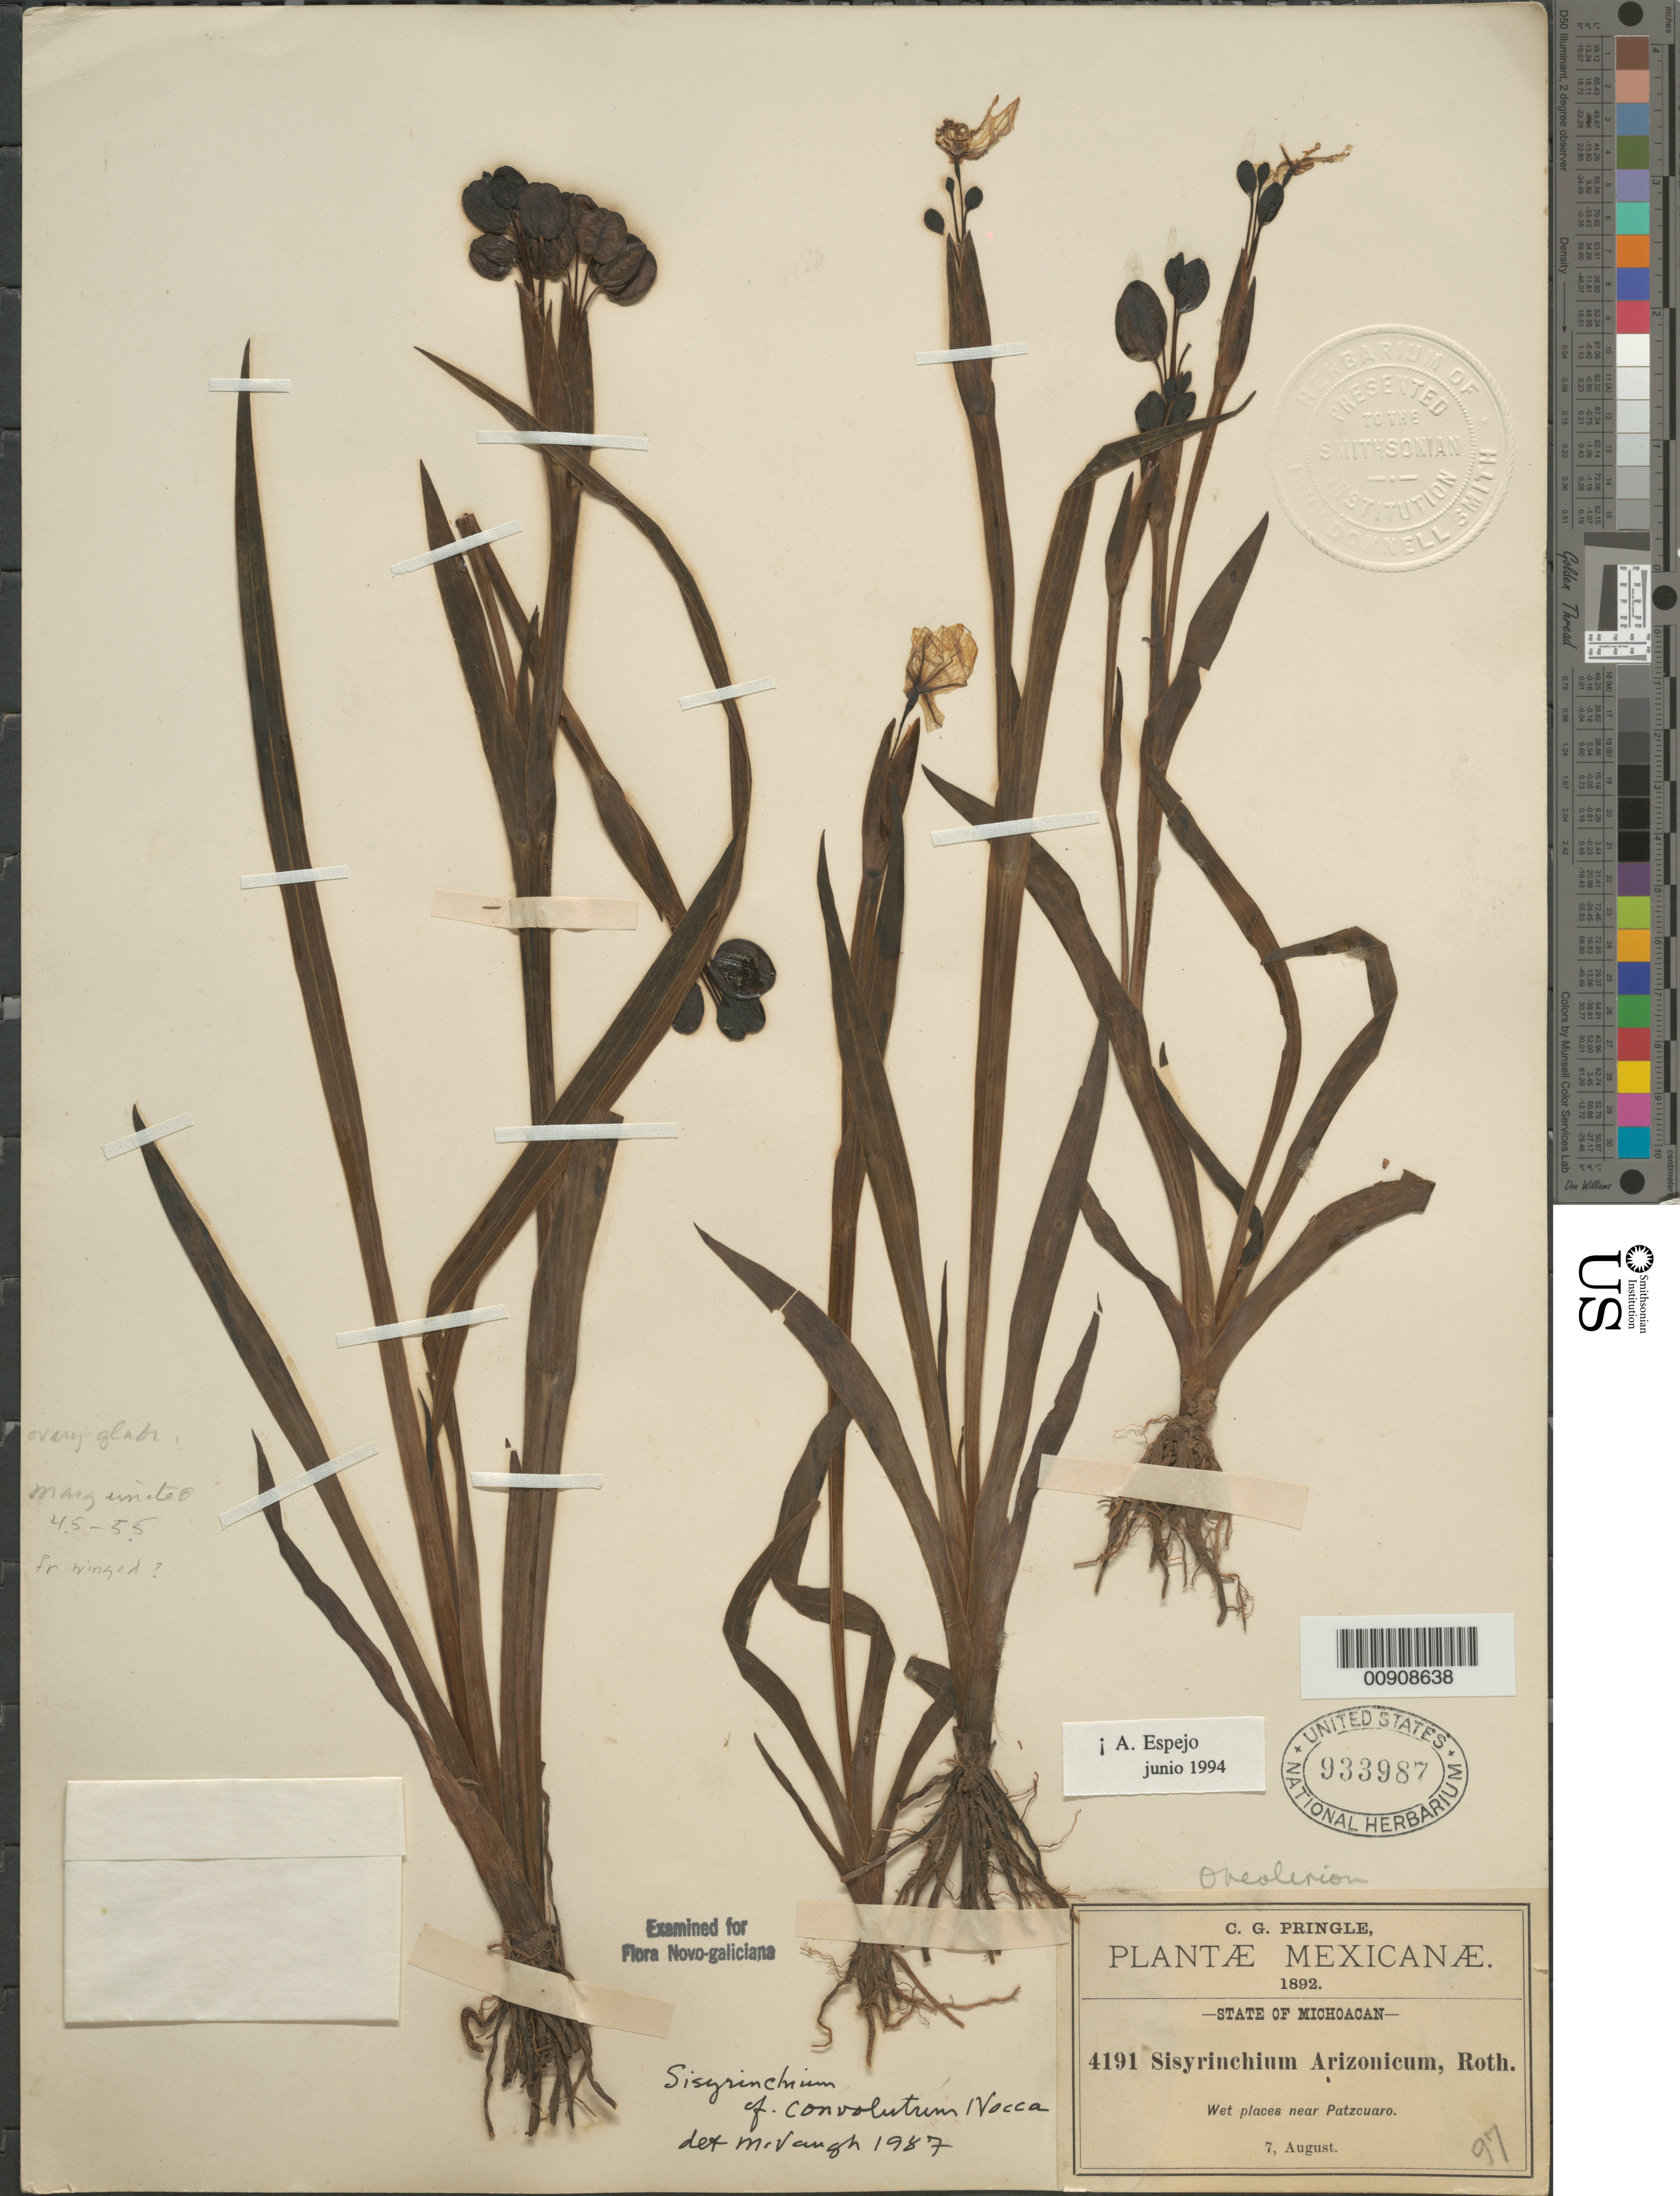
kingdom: Plantae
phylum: Tracheophyta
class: Liliopsida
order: Asparagales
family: Iridaceae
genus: Sisyrinchium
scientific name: Sisyrinchium convolutum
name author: Nocca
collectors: C. G. Pringle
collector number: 4191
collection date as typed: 07 Aug 1892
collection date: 1892-08-07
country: Mexico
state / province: Michoacán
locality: Near Patzcuaro, State of Michoacán.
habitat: Wet places.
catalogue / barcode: US 933987